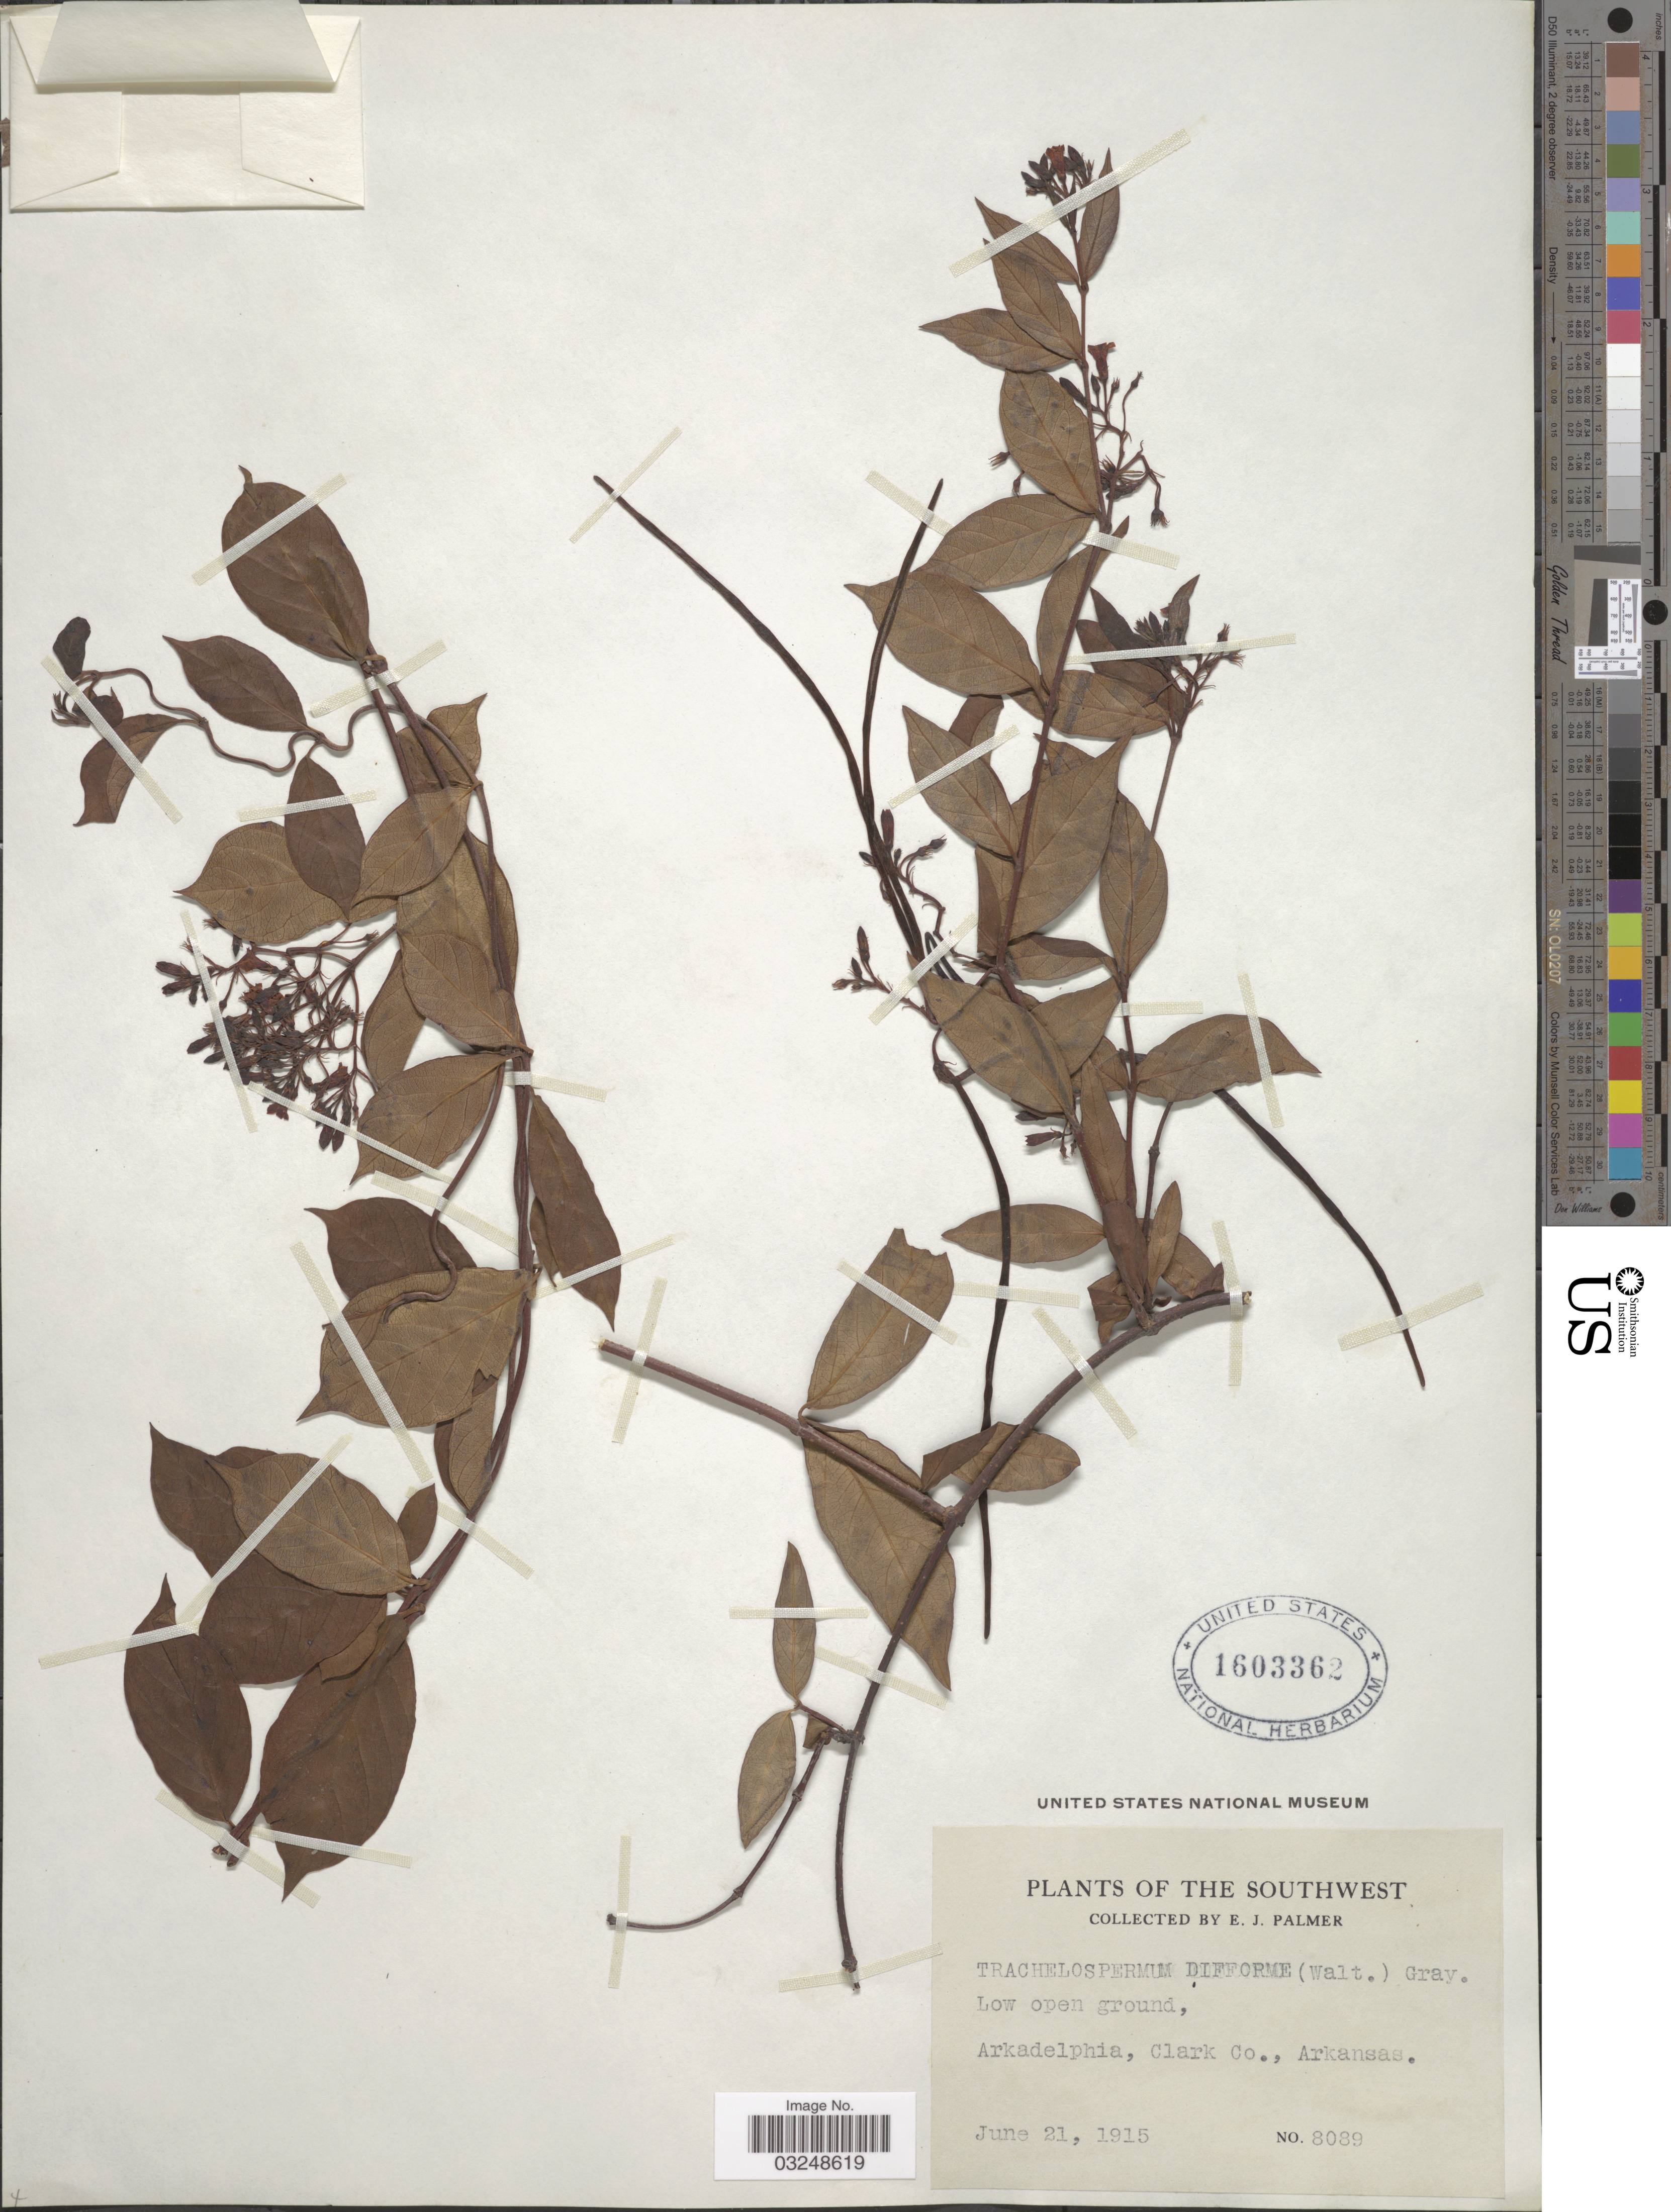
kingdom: Plantae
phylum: Tracheophyta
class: Magnoliopsida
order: Gentianales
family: Apocynaceae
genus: Trachelospermum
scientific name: Trachelospermum difforme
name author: (Walter) A. Gray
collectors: E. J. Palmer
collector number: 8089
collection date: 1915-06-21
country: United States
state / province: Arkansas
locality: The Southwest, Arkadelphia, Clark Co.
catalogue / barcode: US 1603362